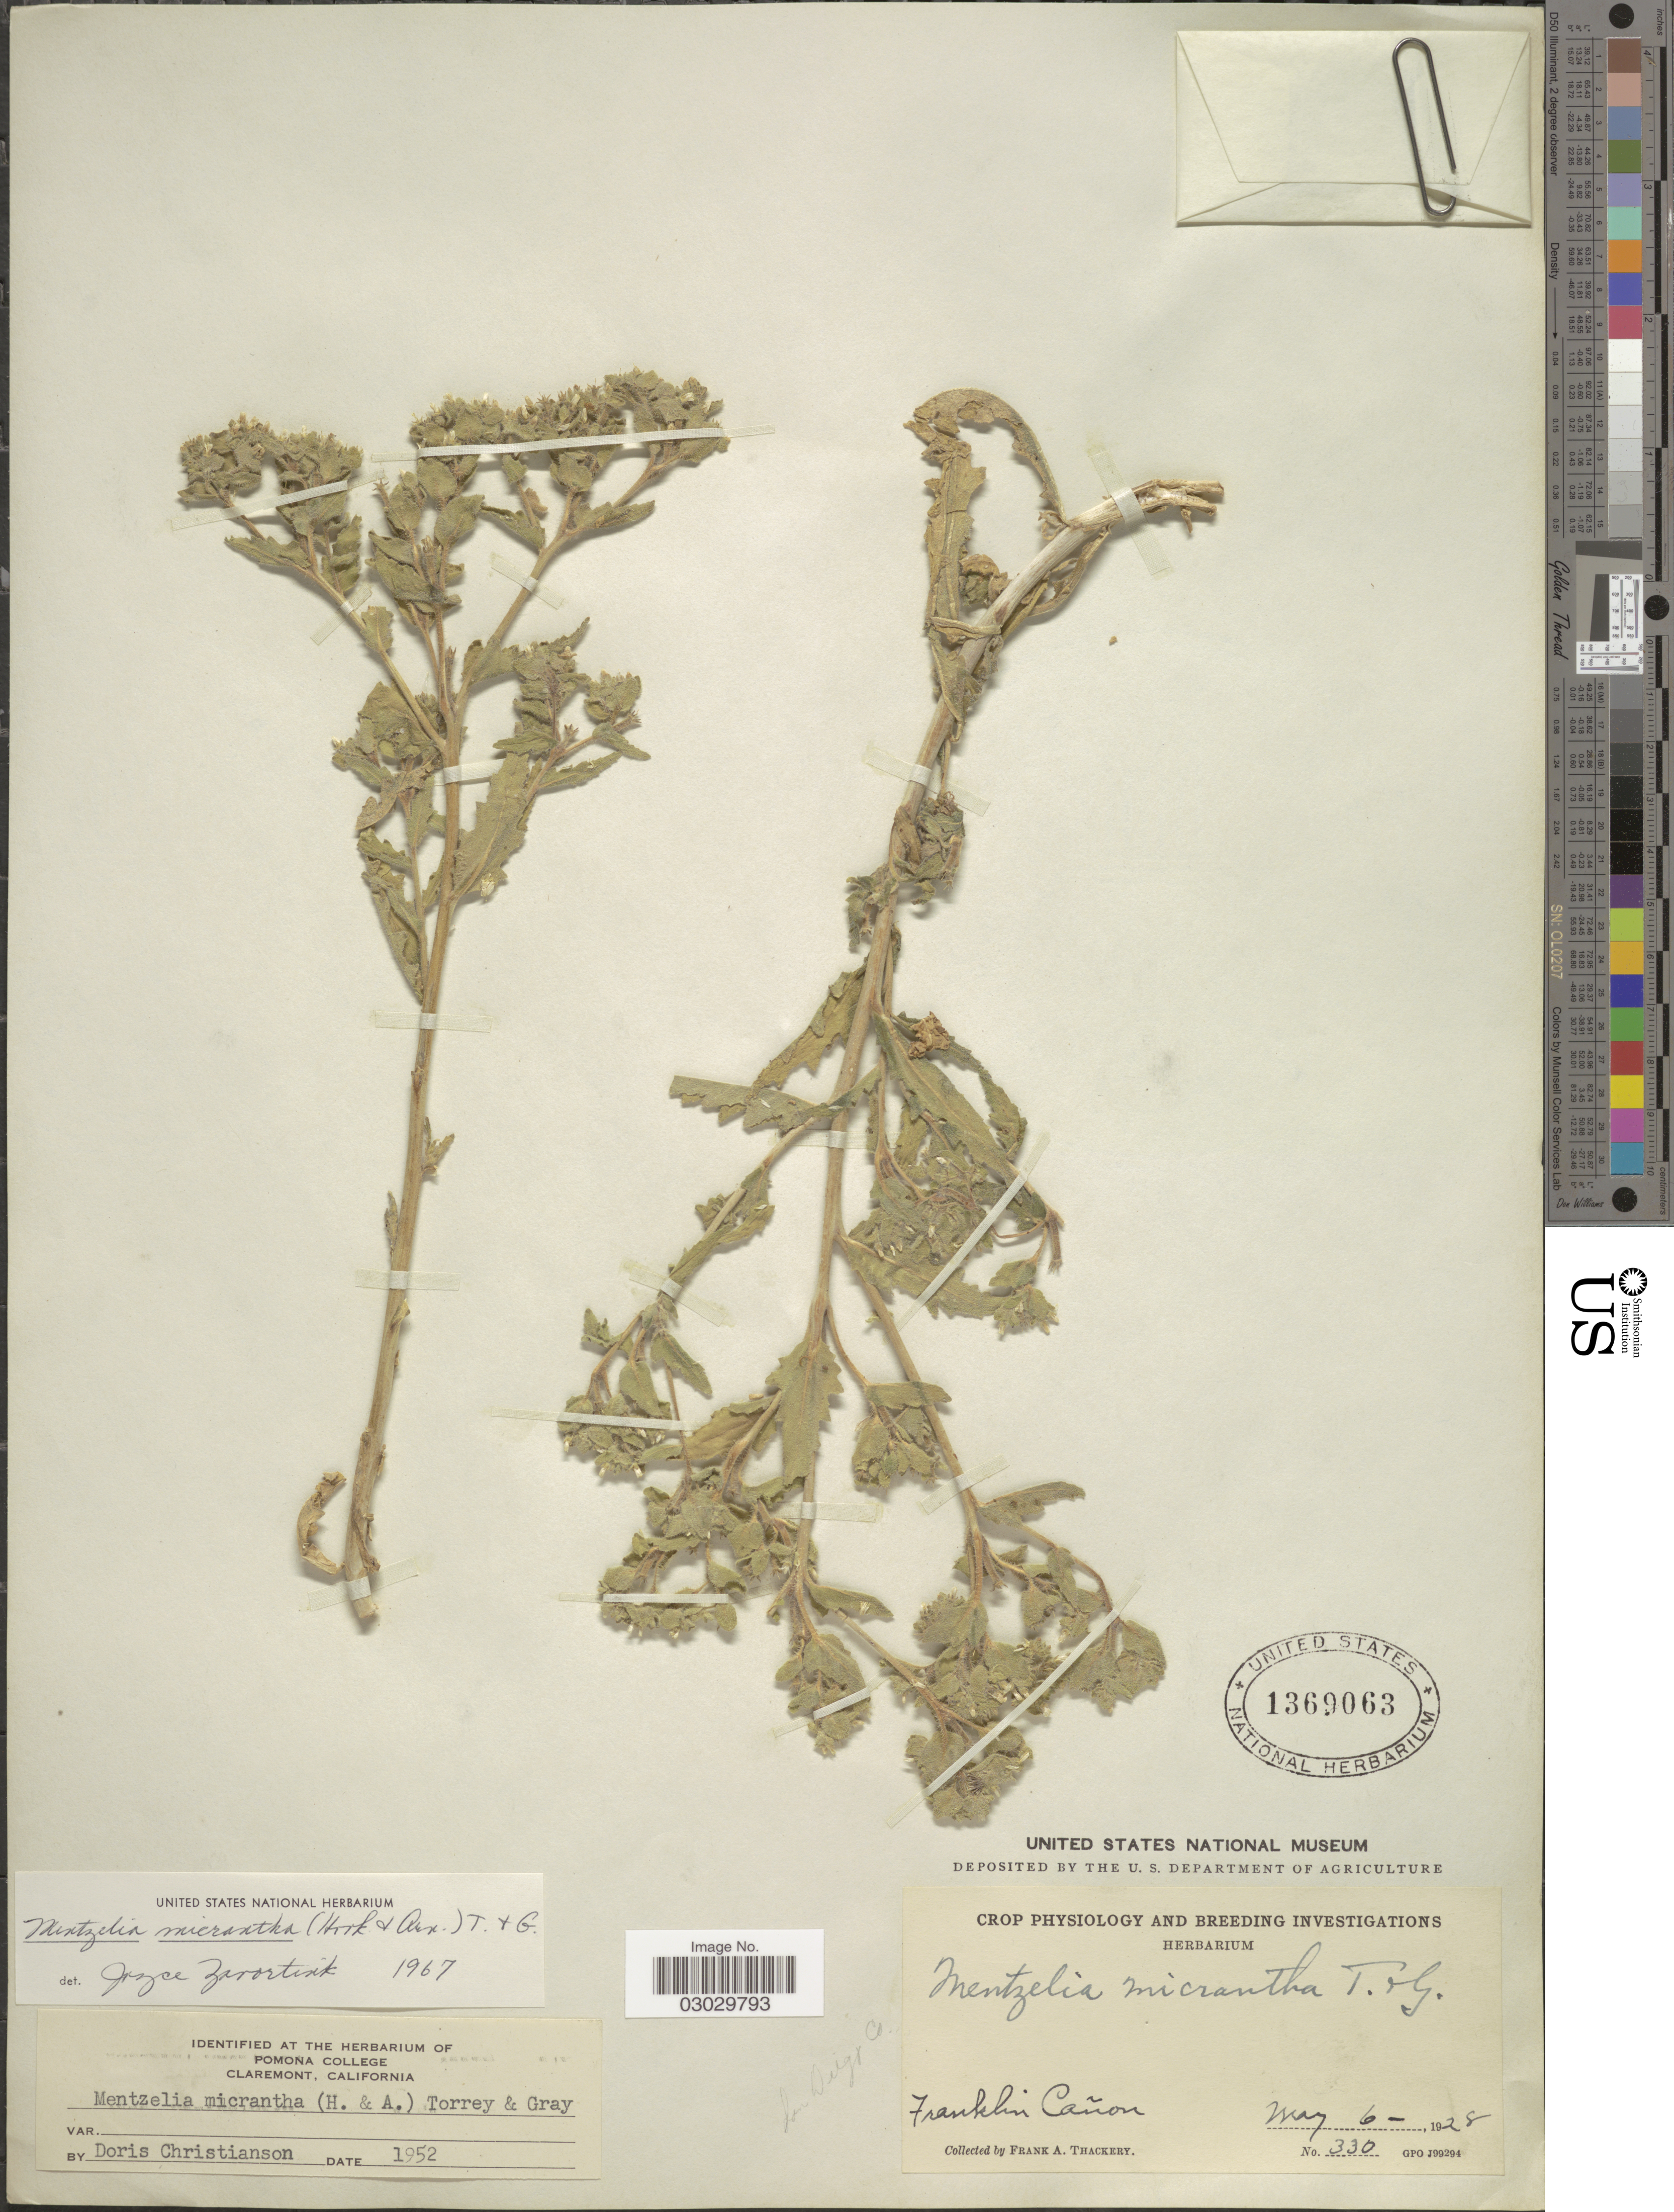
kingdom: Plantae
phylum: Tracheophyta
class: Magnoliopsida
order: Cornales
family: Loasaceae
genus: Mentzelia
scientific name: Mentzelia micrantha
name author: (Hook.) Torr. & A. Gray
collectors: F. Thackery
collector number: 330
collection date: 1928-05-06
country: United States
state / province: California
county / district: San Diego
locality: San Diego Co. Franklin Cañon.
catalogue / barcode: US 1369063